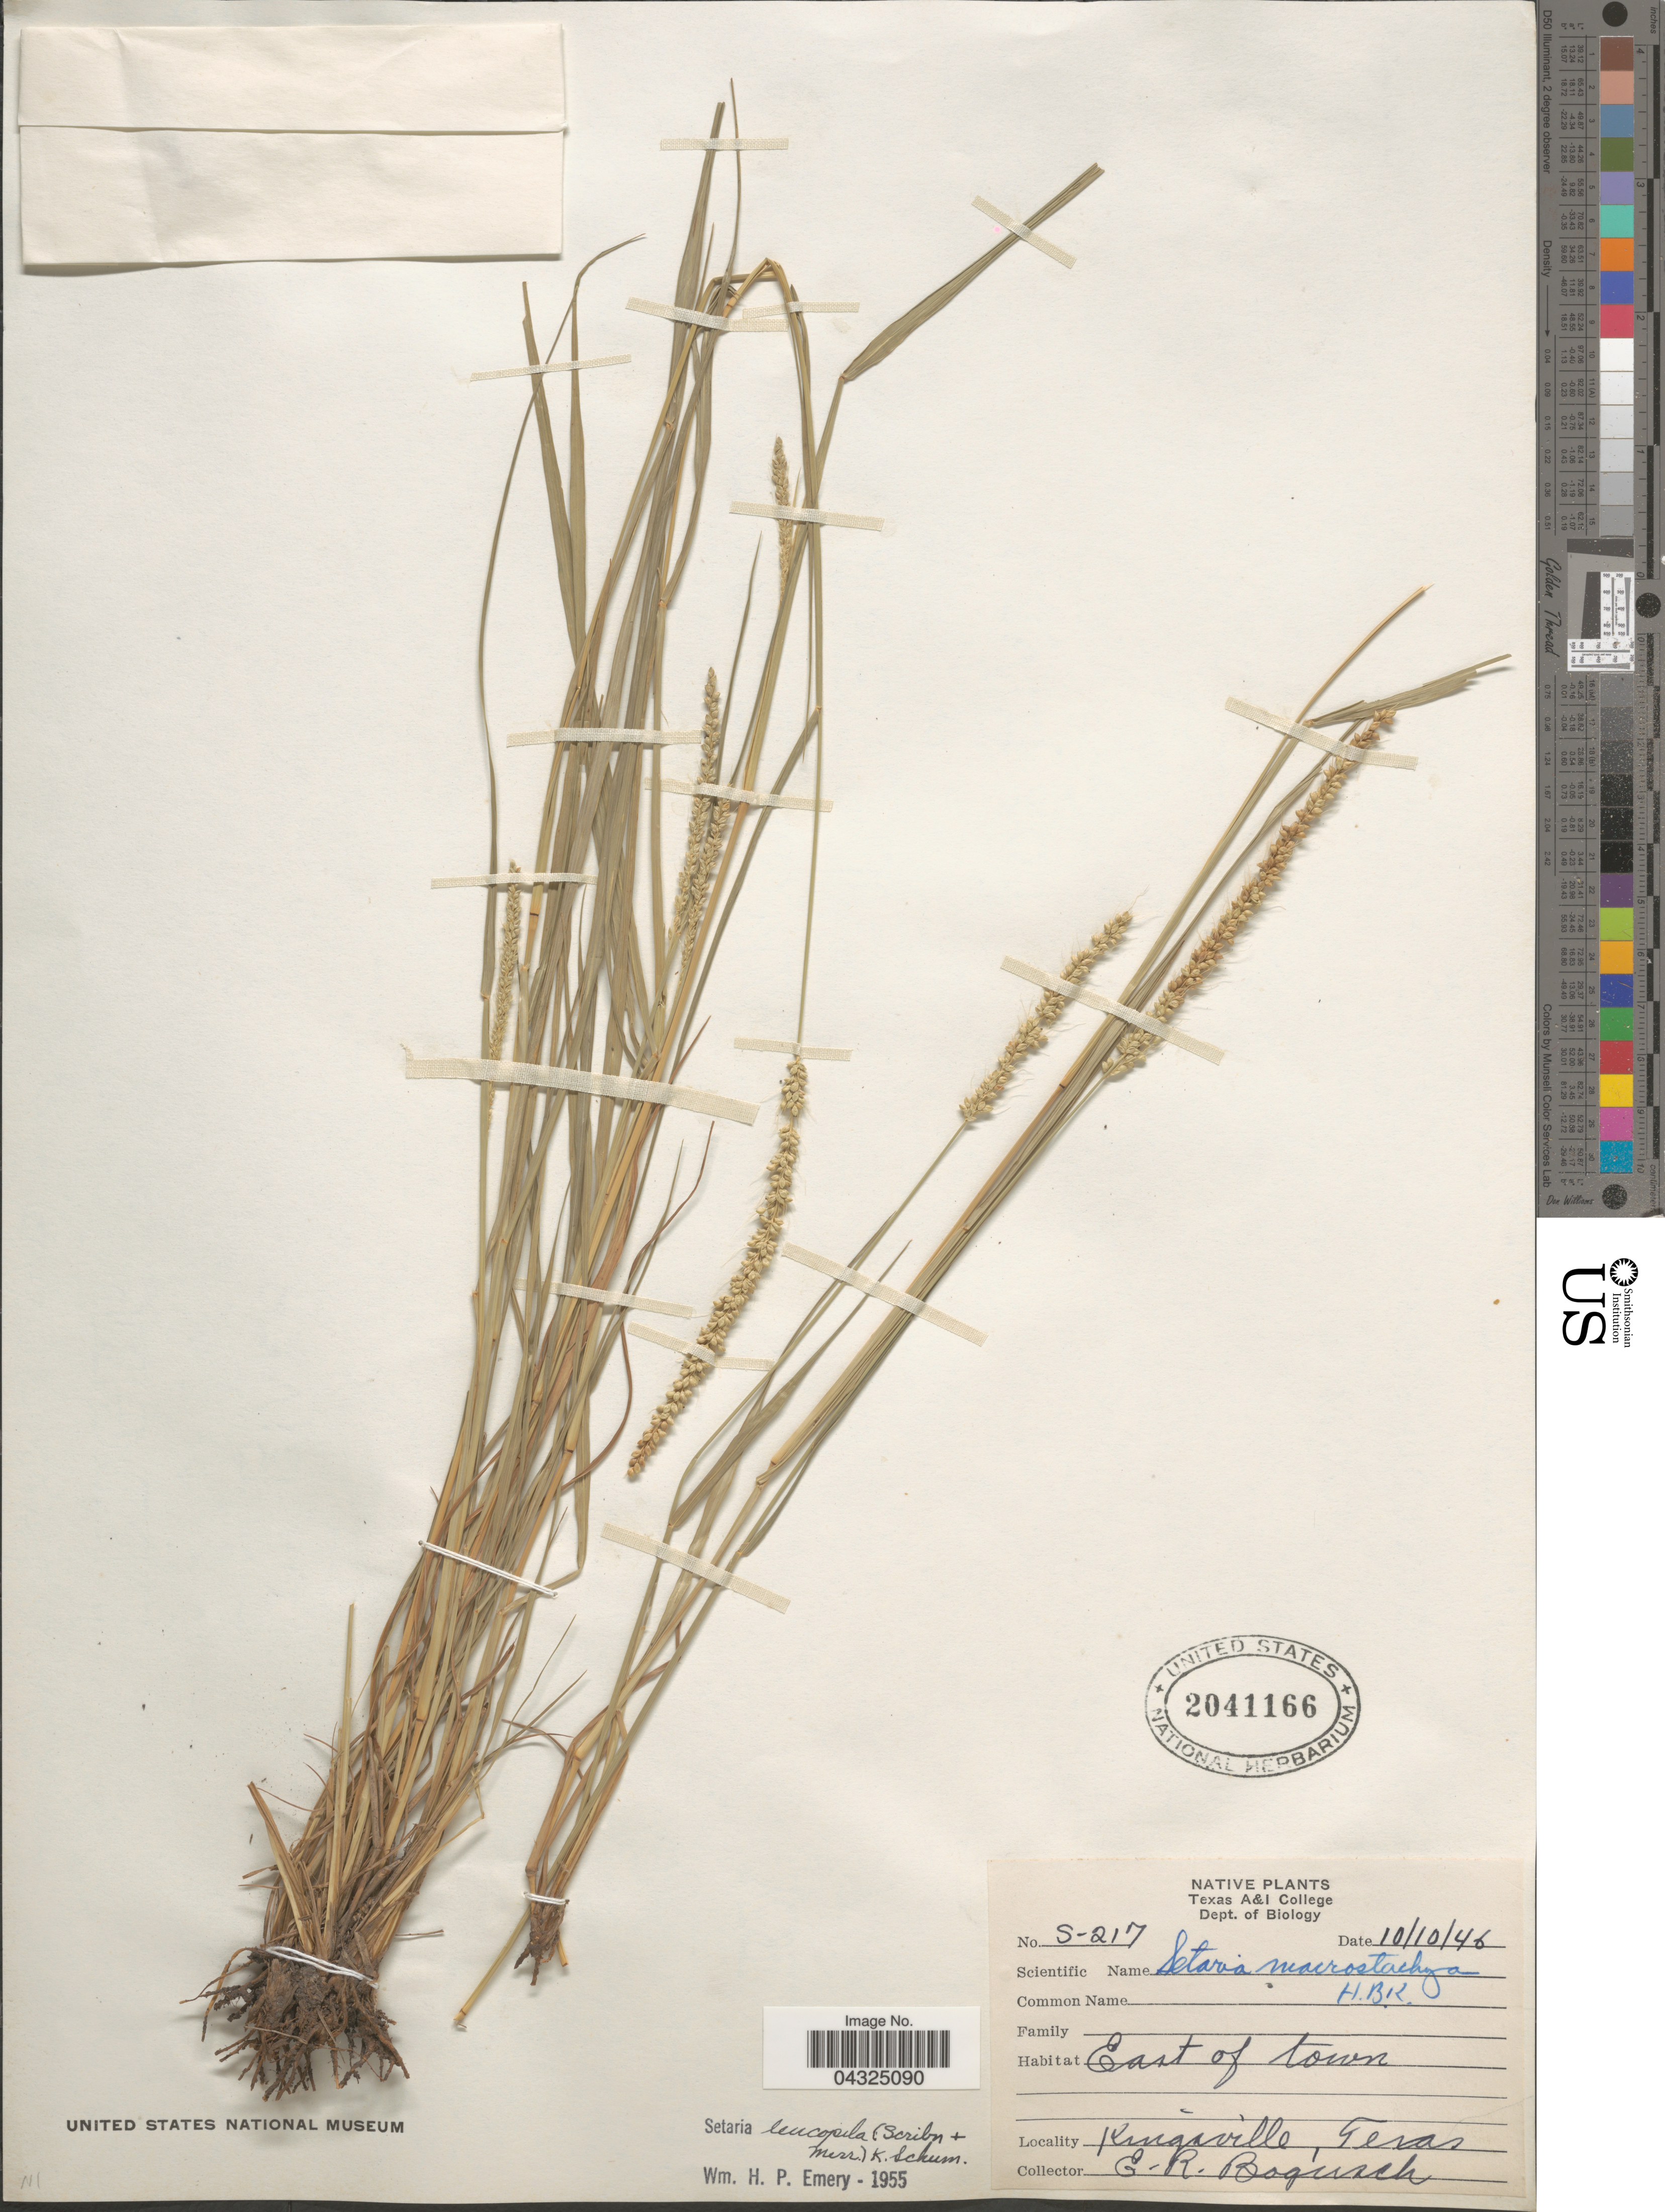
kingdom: Plantae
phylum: Tracheophyta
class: Liliopsida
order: Poales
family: Poaceae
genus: Setaria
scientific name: Setaria leucopila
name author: (Scribn. & Merr.) K. Schum.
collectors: E. Bogusch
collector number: S-217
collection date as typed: Transcribed d/m/y: 10/10/46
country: United States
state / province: Texas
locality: East of town. Kingsville.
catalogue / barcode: US 2041166